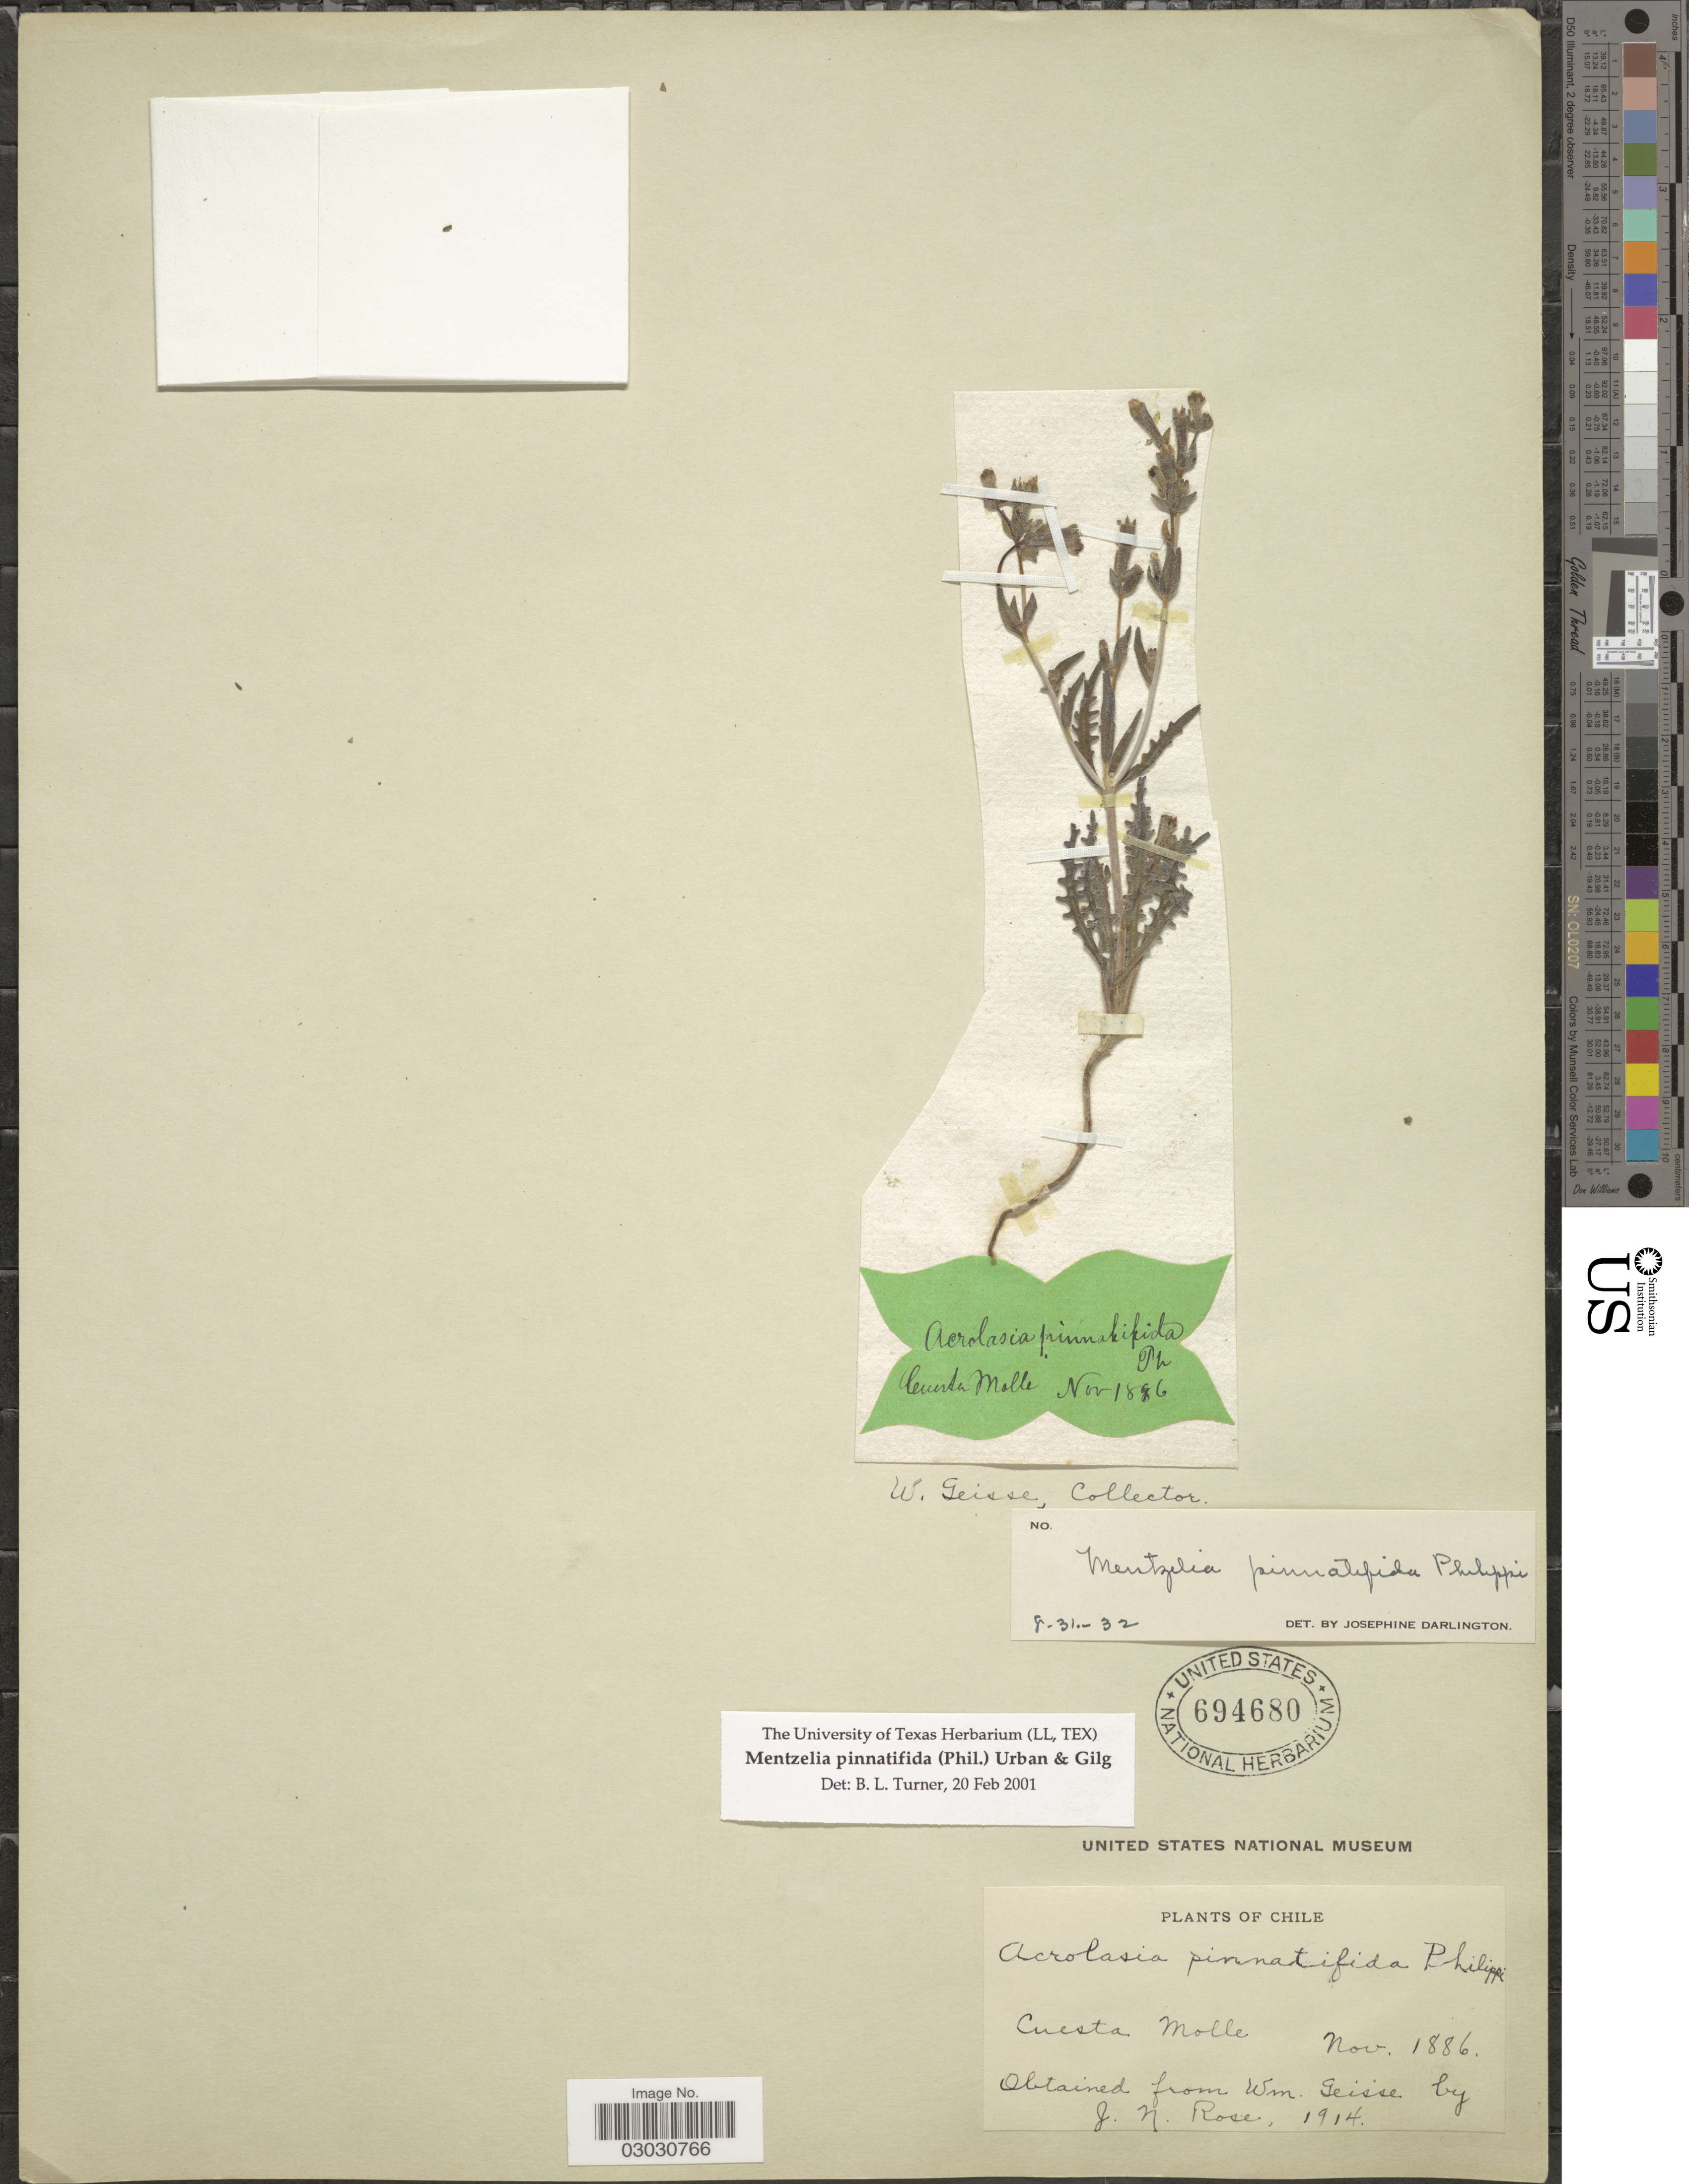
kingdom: Plantae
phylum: Tracheophyta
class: Magnoliopsida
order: Cornales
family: Loasaceae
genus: Mentzelia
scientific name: Mentzelia pinnatifida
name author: Urb. & Gilg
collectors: J. N. Rose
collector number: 1914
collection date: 1886-11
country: Chile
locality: Cuesta Molle.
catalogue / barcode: US 694680